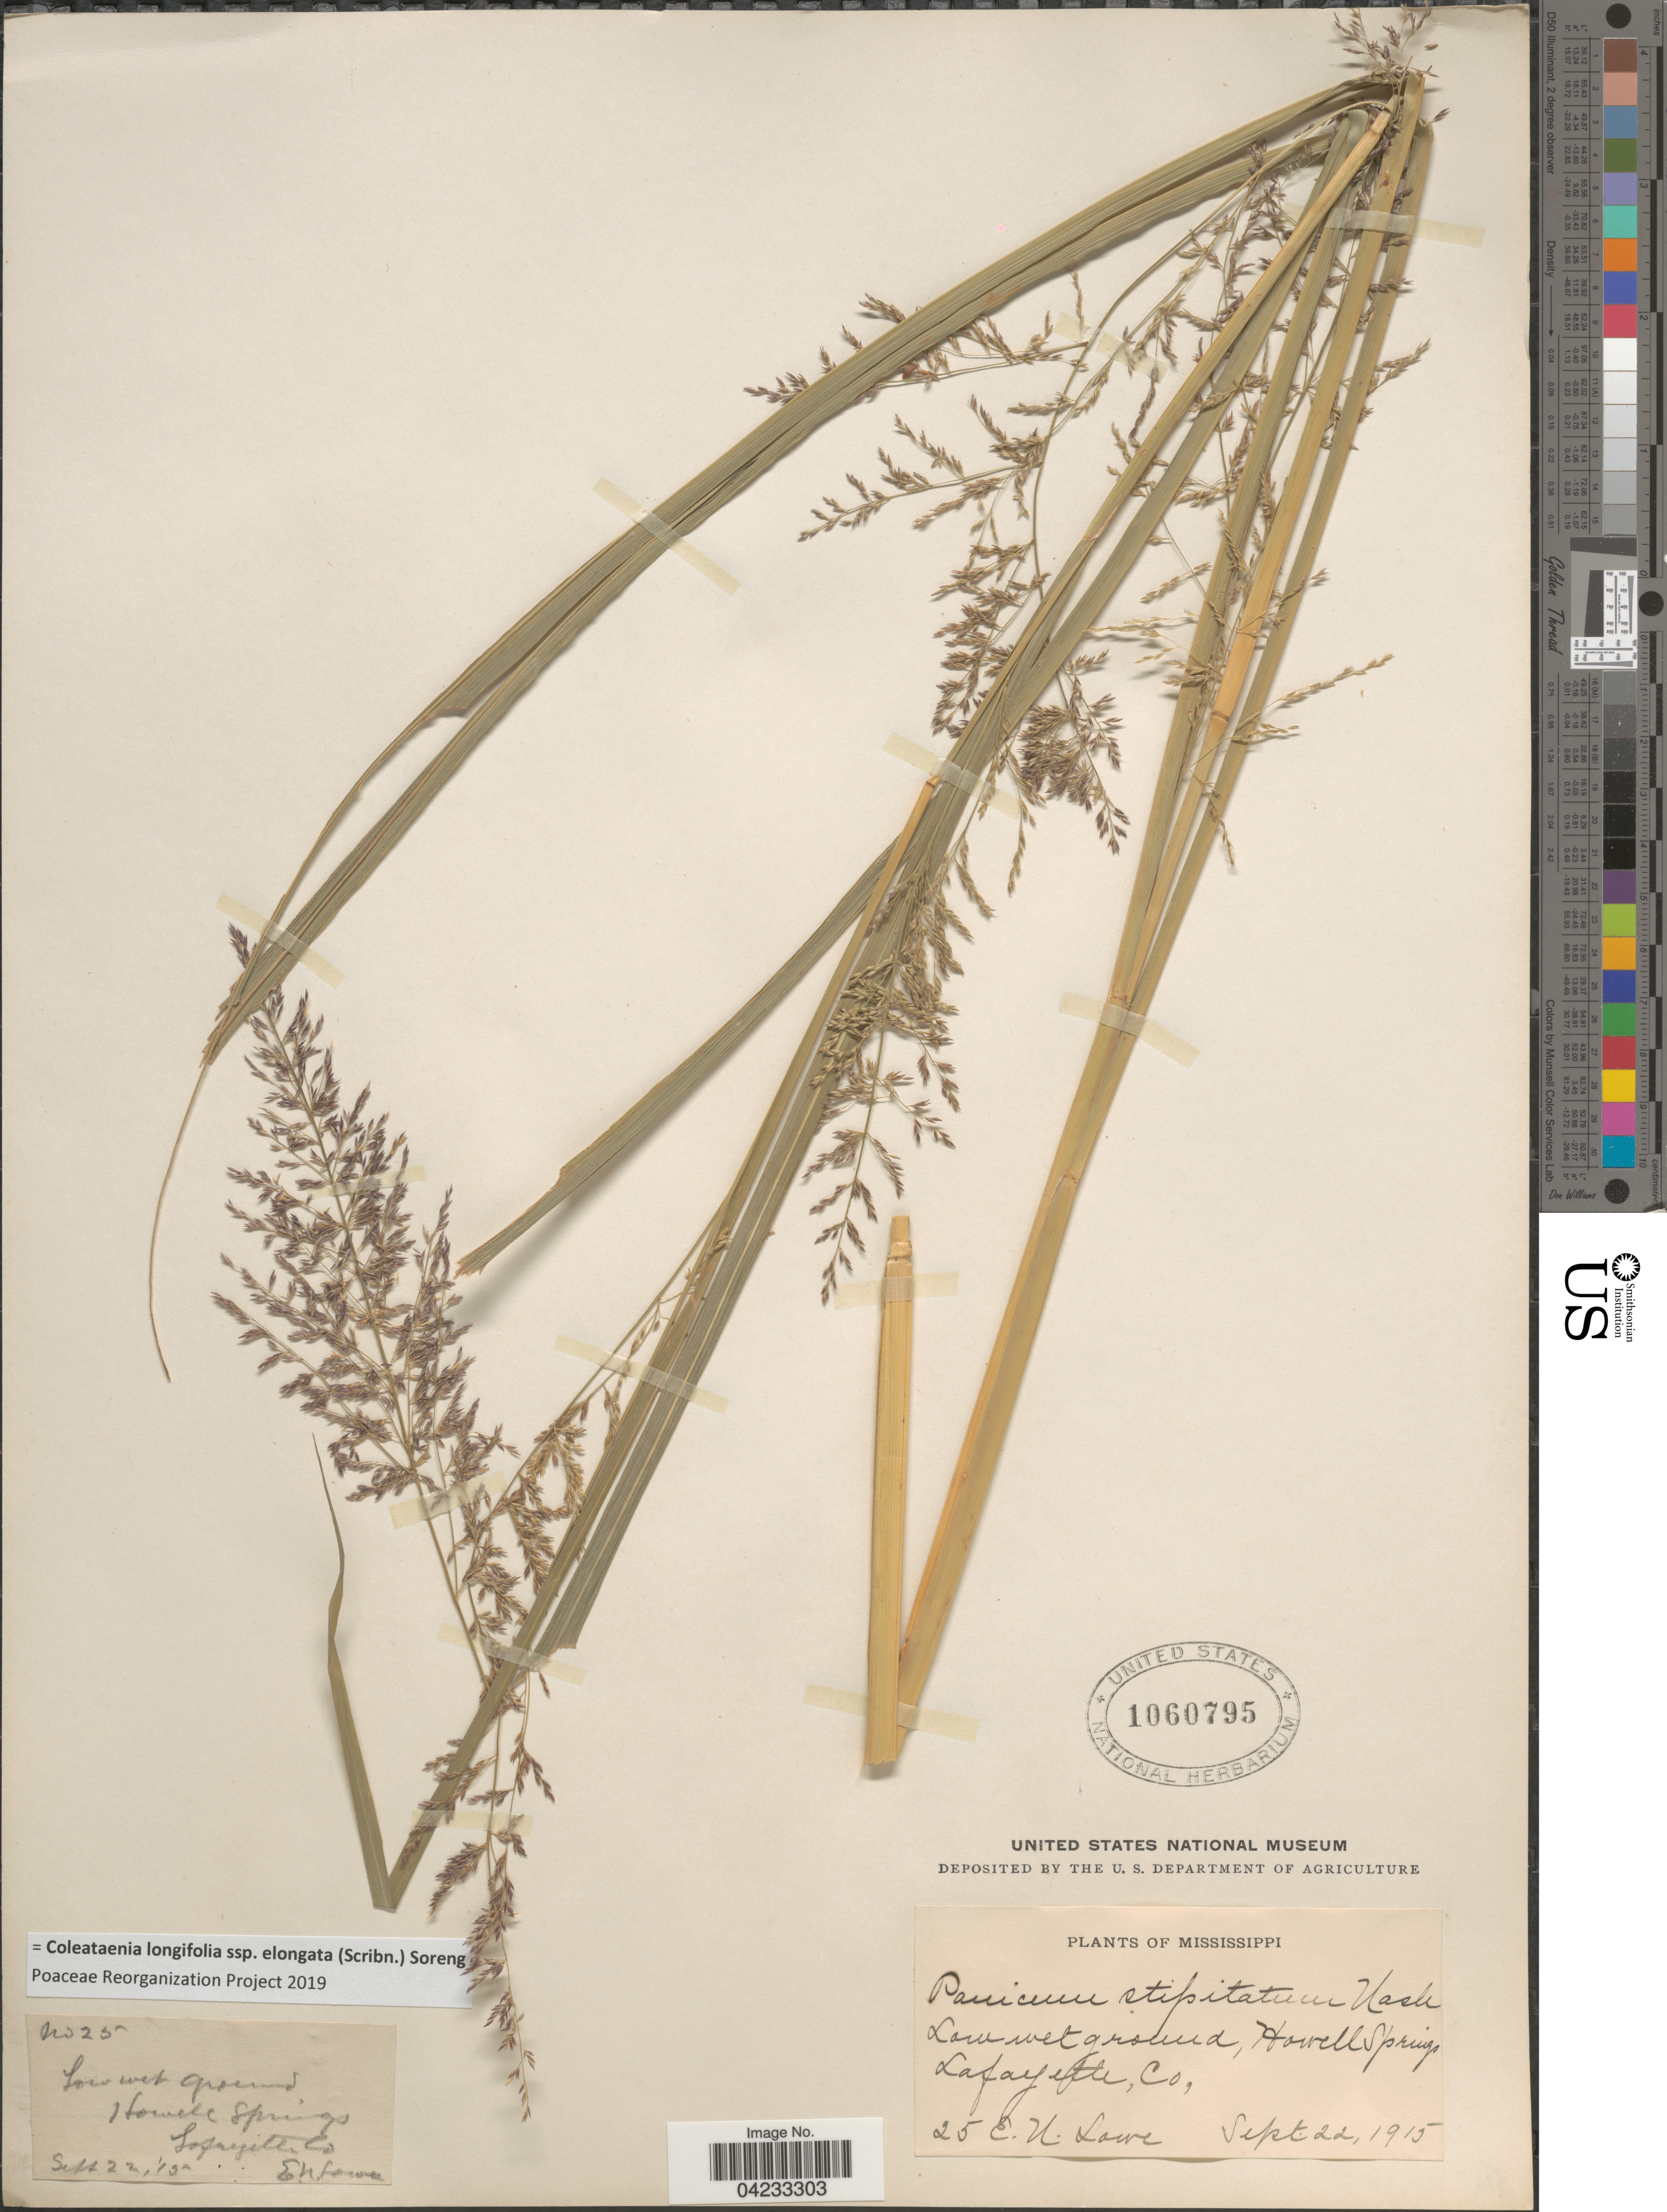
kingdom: Plantae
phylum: Tracheophyta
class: Liliopsida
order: Poales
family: Poaceae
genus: Coleataenia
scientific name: Coleataenia longifolia subsp. elongata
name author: (Scribn.) Soreng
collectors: E. N. Lowe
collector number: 25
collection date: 1915-09-22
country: United States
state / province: Mississippi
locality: Low wet ground, Howell Springs. Lafayette Co.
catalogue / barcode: US 1060795